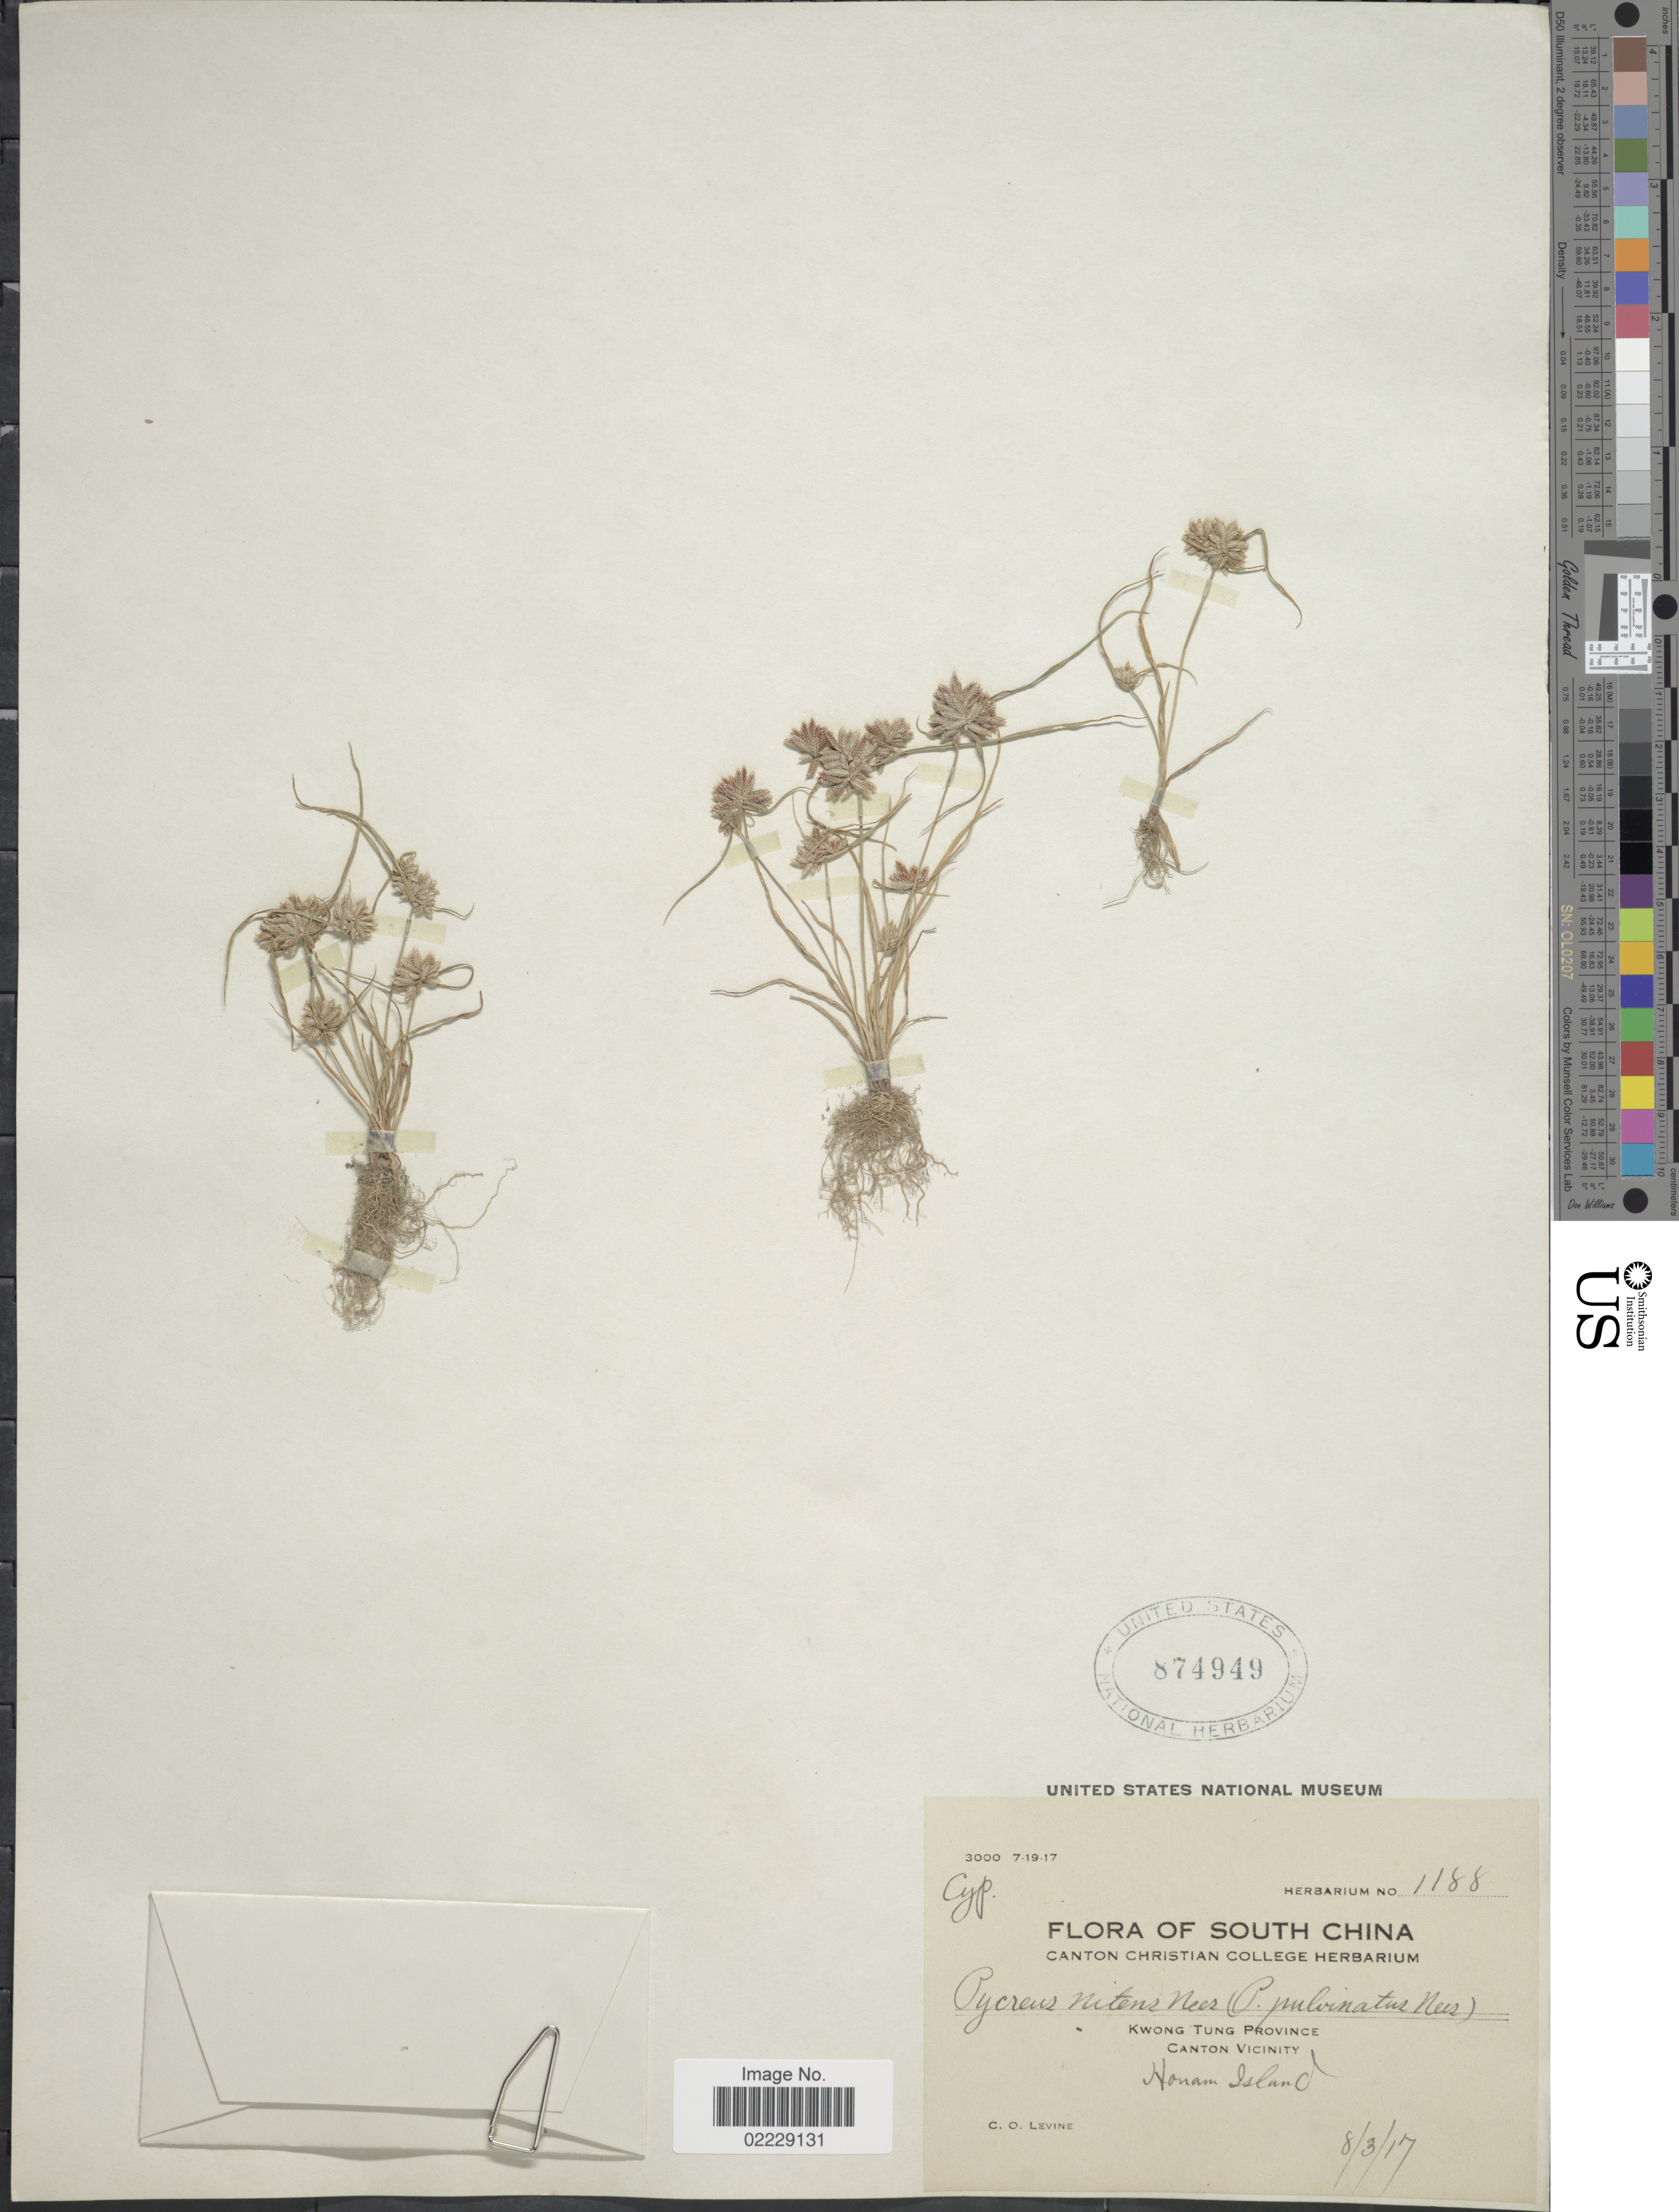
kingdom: Plantae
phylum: Tracheophyta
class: Liliopsida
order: Poales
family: Cyperaceae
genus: Cyperus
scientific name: Cyperus pumilus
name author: L.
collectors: C. O. Levine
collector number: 1188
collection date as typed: Transcribed d/m/y: 3/8/17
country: China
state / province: Guangdong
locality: Kwong Tung Province, Canton Vicinity, Honam Island.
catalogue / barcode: US 874949